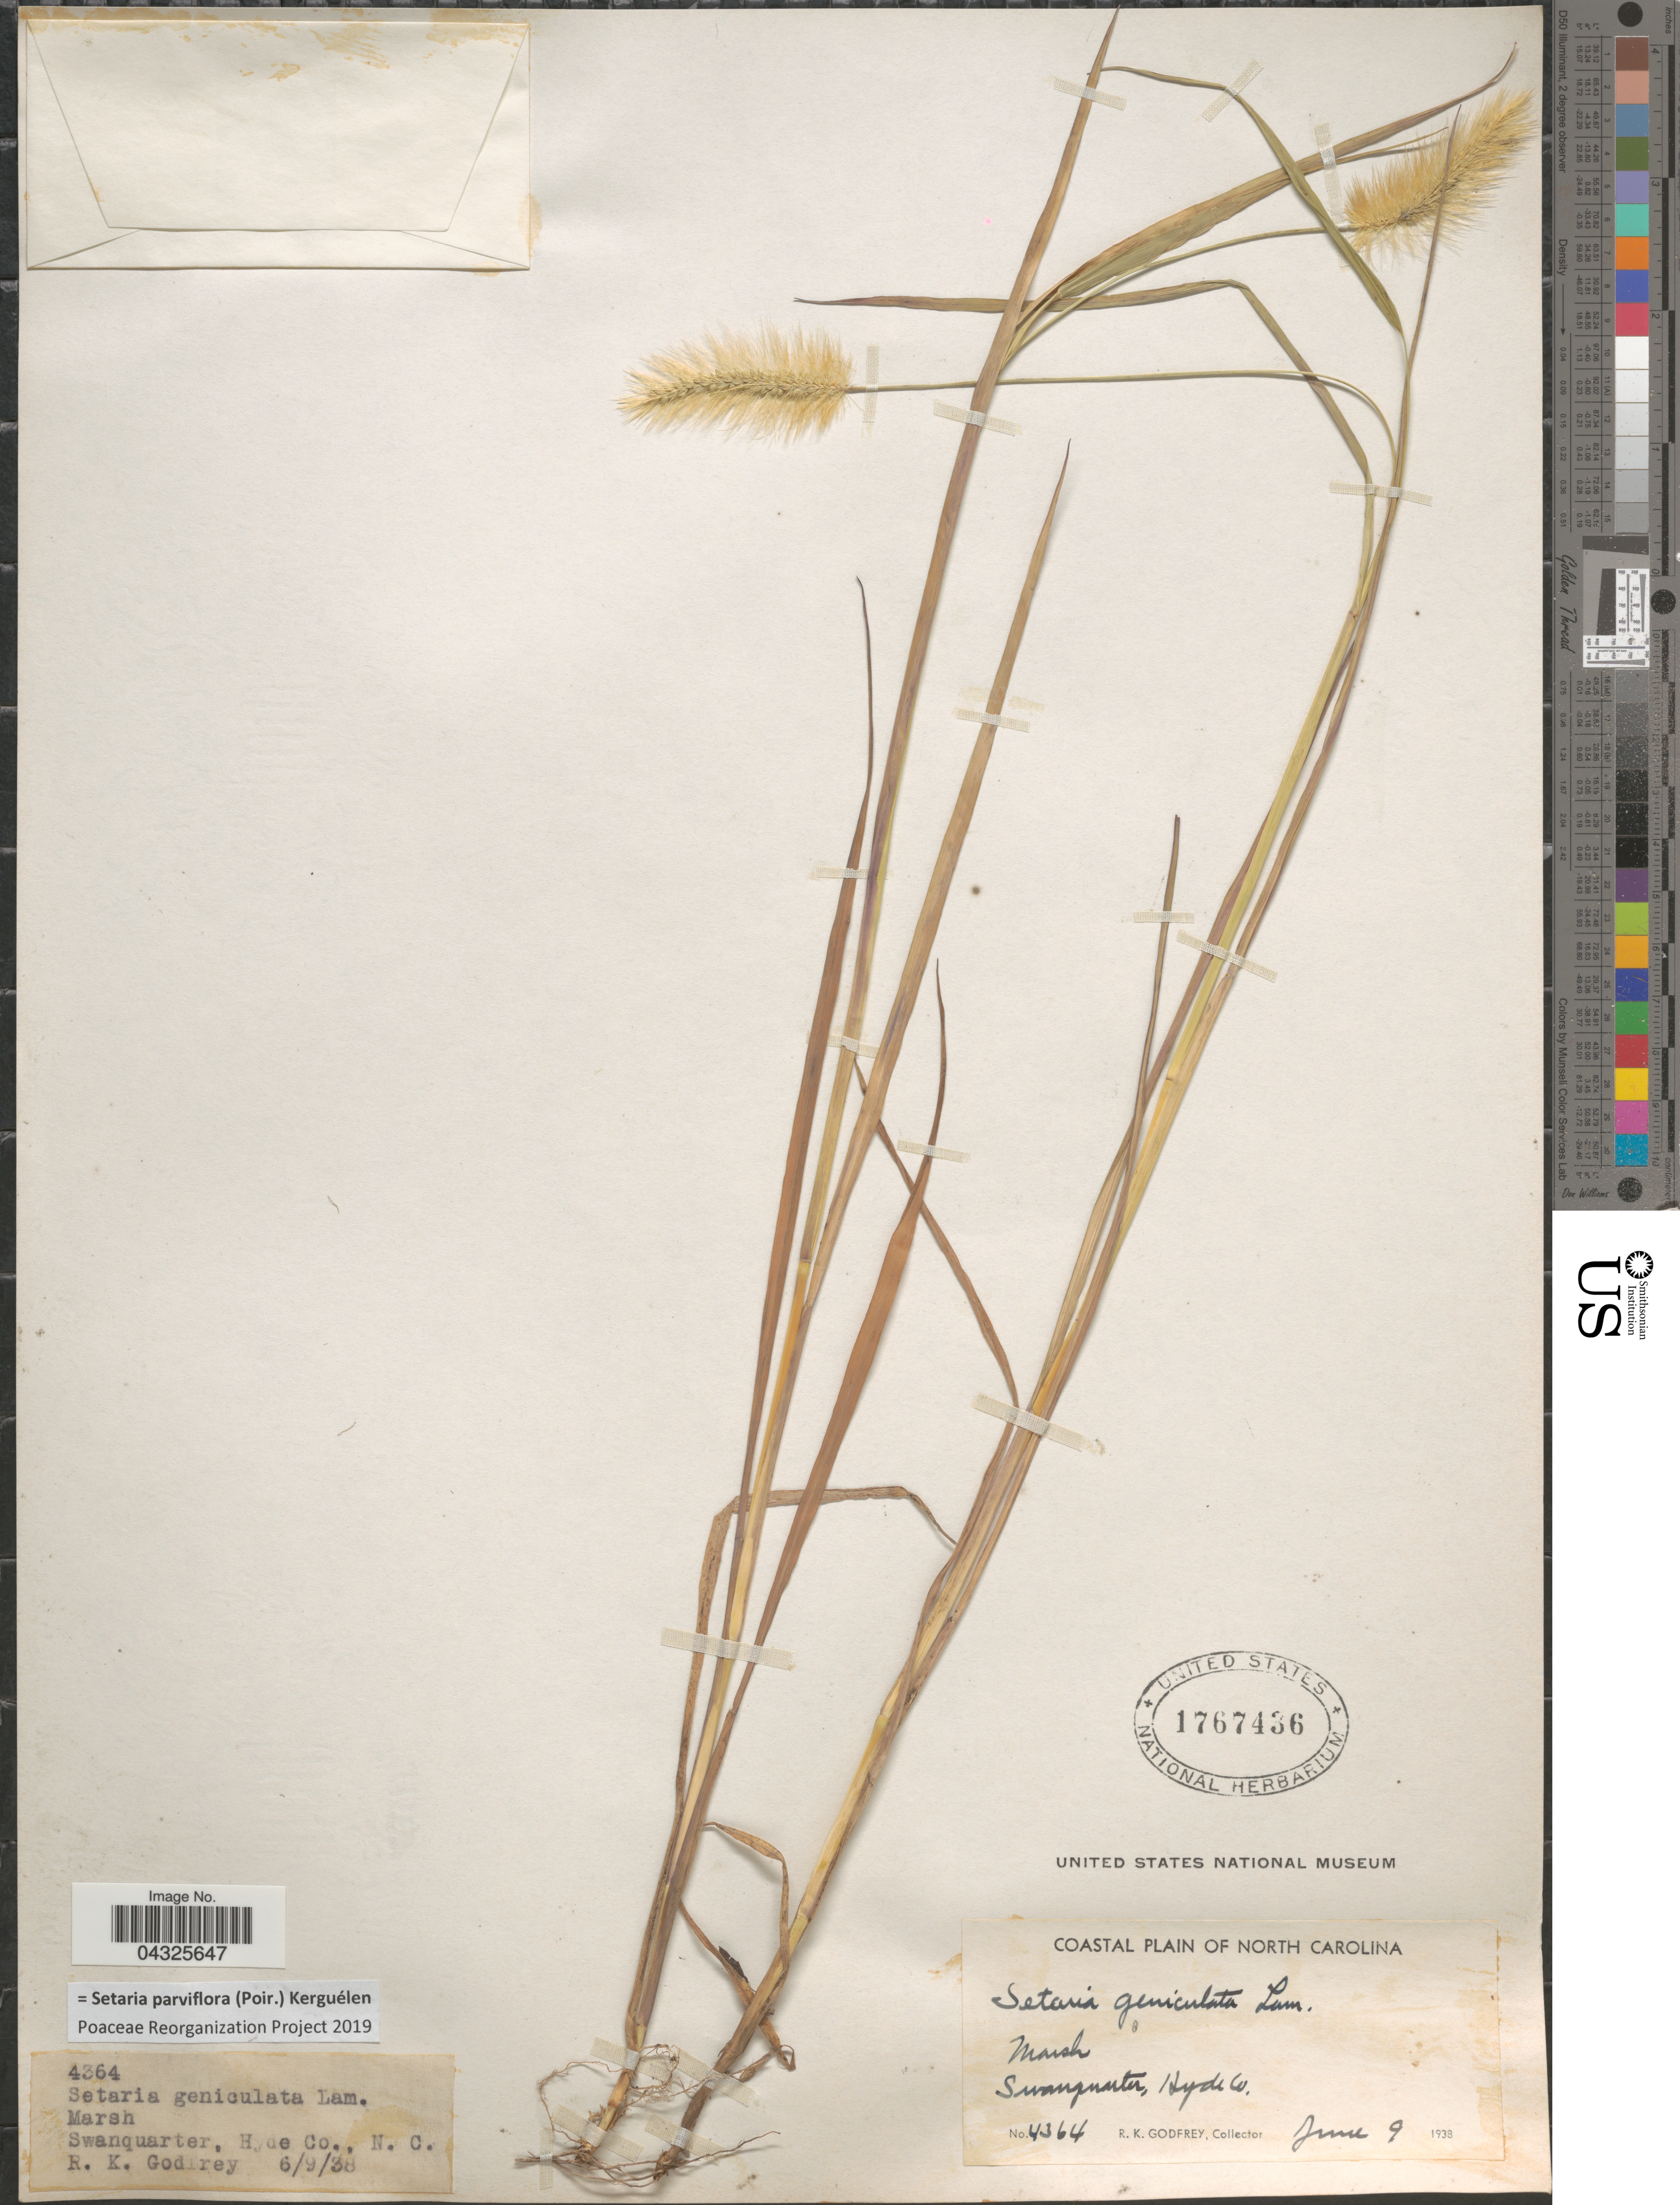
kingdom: Plantae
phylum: Tracheophyta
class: Liliopsida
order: Poales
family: Poaceae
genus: Setaria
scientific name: Setaria parviflora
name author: (Poir.) Kerguélen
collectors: R. K. Godfrey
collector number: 4364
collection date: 1938-06-09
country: United States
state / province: North Carolina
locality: Coastal Plain of North Carolina. Swaquarter, Hyde Co.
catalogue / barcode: US 1767436